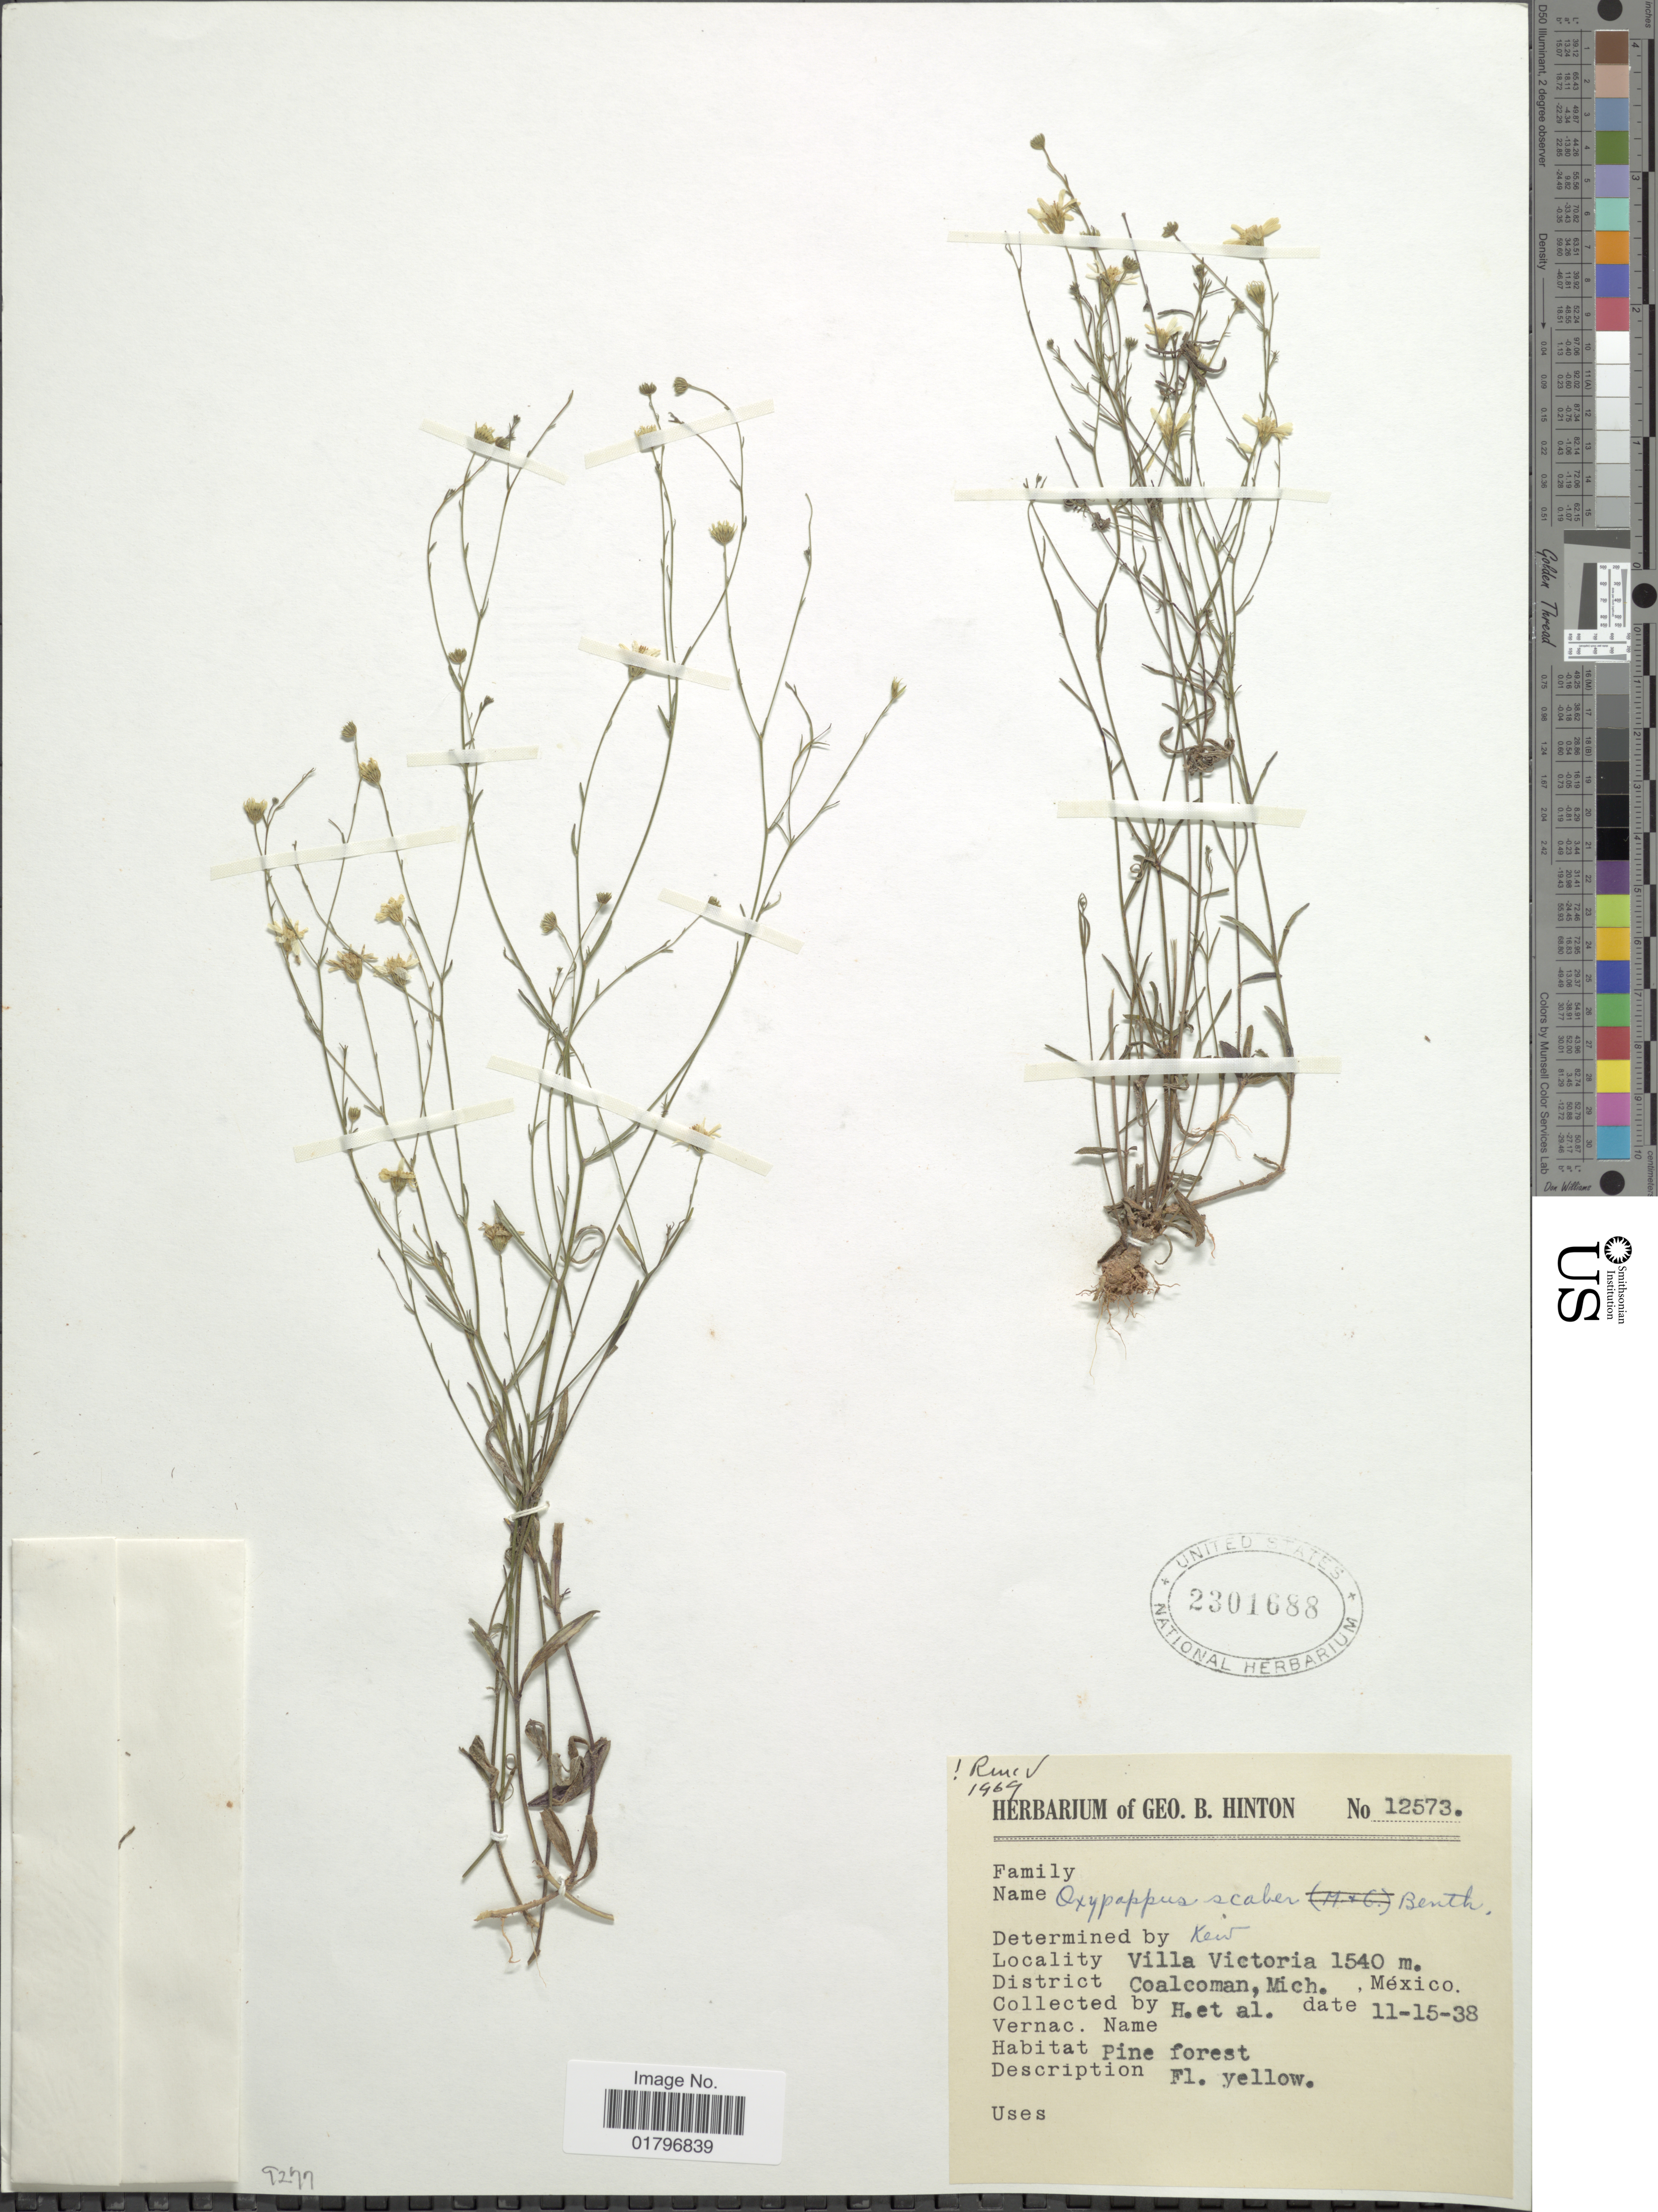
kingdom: Plantae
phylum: Tracheophyta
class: Magnoliopsida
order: Asterales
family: Asteraceae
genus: Oxypappus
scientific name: Oxypappus scaber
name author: Benth.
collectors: G. B. Hinton & et al.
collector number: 12573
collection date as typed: Transcribed d/m/y: 15/11/38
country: Mexico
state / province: Michoacán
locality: Villa Vistoria. District Coalcoman, Mich., México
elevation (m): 1540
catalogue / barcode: US 2301688